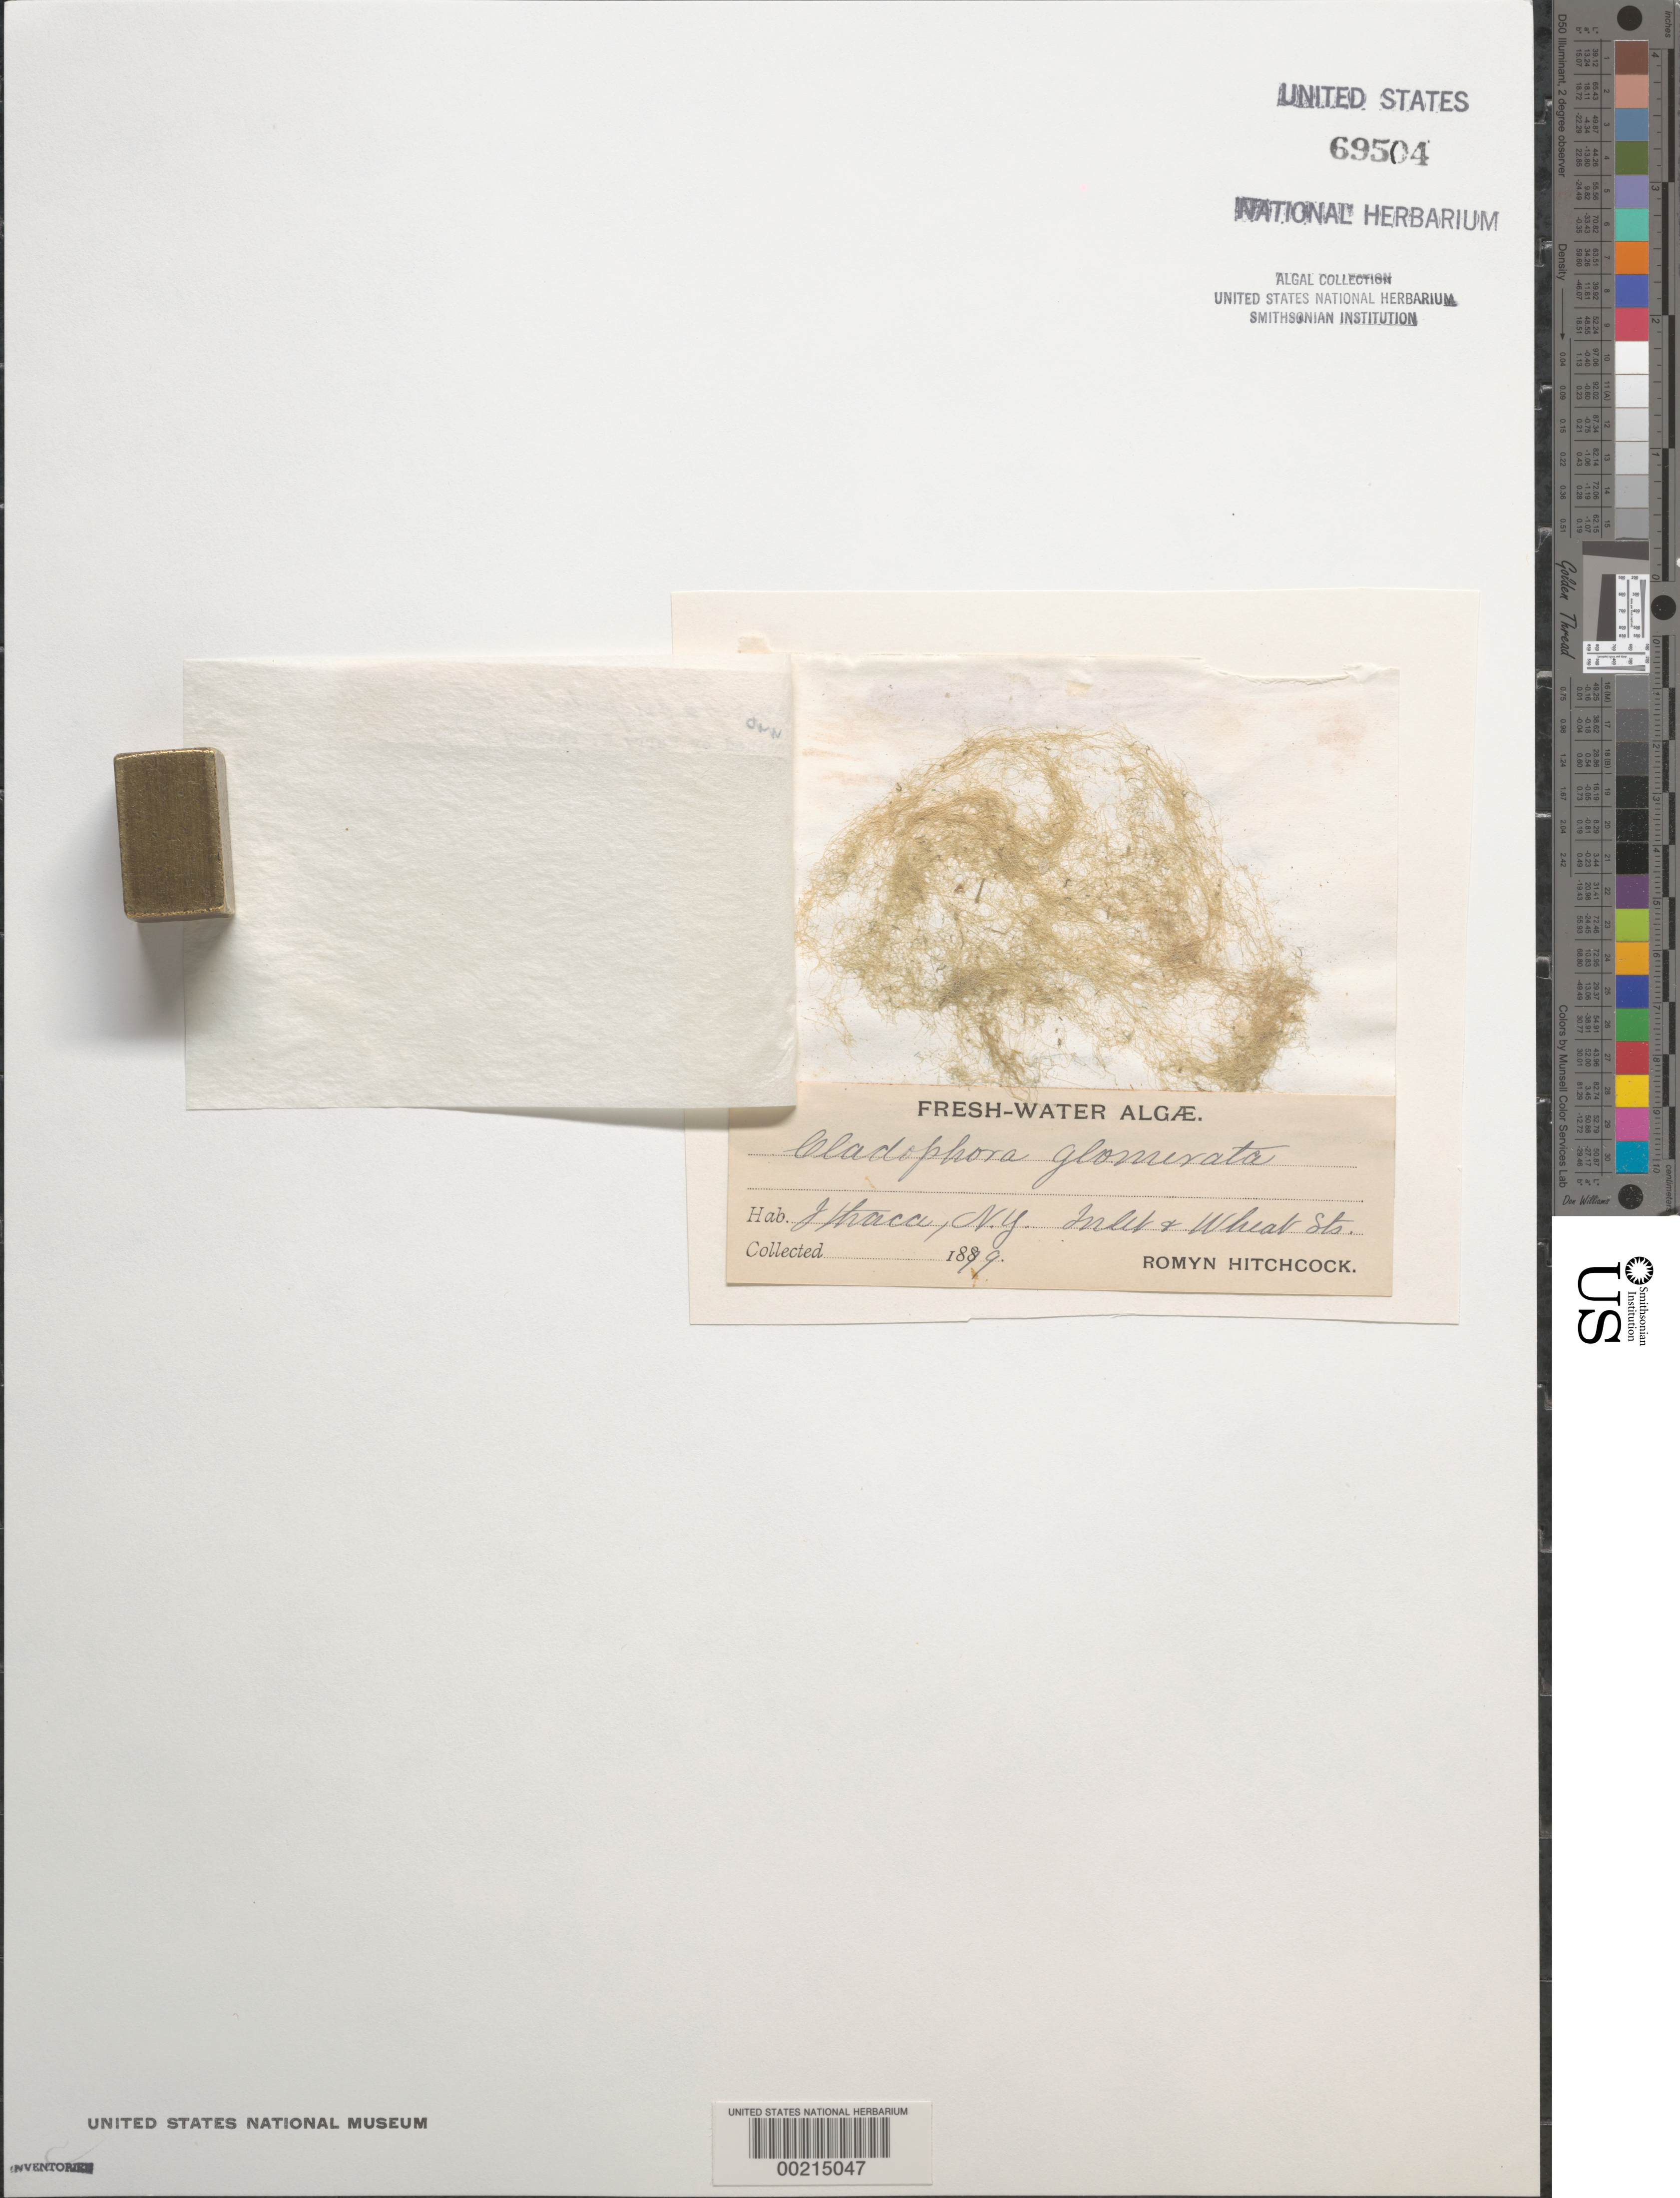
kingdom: Plantae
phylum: Chlorophyta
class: Ulvophyceae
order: Siphonocladales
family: Boodleaceae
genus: Cladophoropsis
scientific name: Cladophoropsis membranacea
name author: (Hofman-Bang) Børgesen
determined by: Algae name updating Project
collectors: R. Hitchcock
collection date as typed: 1879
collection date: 1879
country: United States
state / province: New York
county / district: Tompkins County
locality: Ithaca, Inlet Street and Wheat Street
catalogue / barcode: US 69504